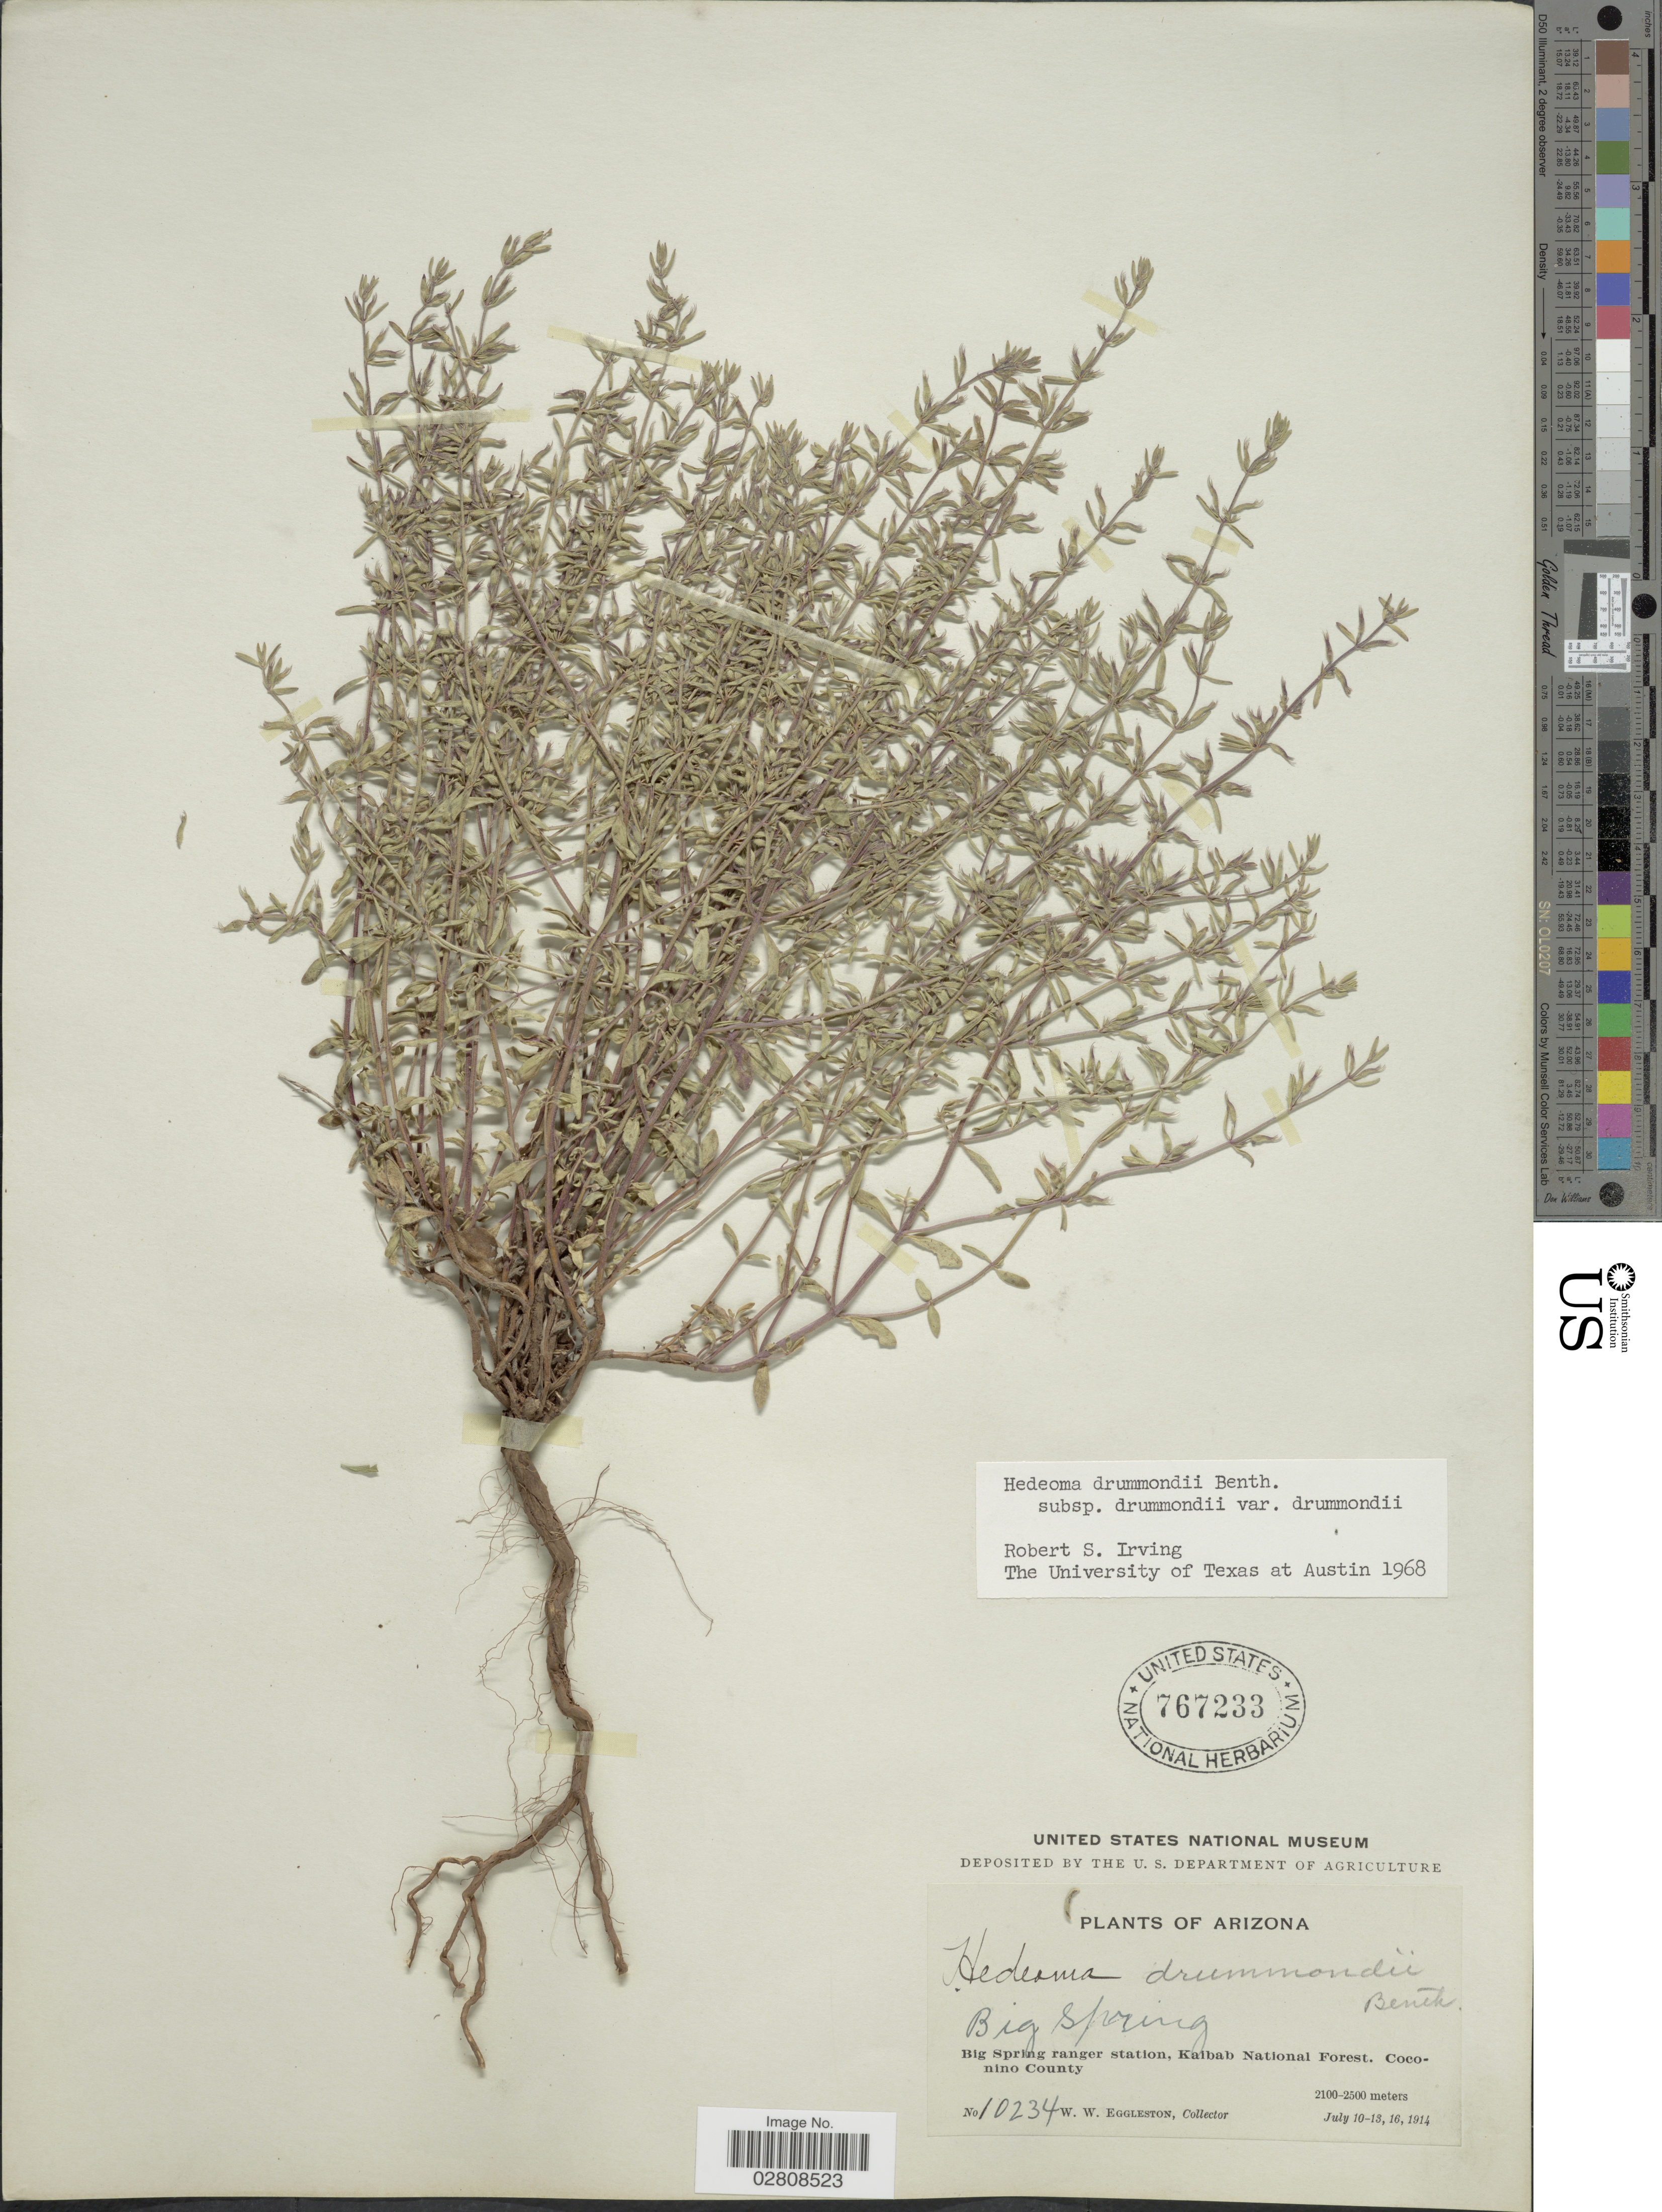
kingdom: Plantae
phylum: Tracheophyta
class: Magnoliopsida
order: Lamiales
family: Lamiaceae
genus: Hedeoma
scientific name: Hedeoma drummondii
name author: Benth.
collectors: W. W. Eggleston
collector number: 10234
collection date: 1914-07-10/1914-07-16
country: United States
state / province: Arizona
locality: Big Spring. Big Spring ranger station, Kaibab National Forest. Coconino County.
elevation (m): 2100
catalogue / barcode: US 767233